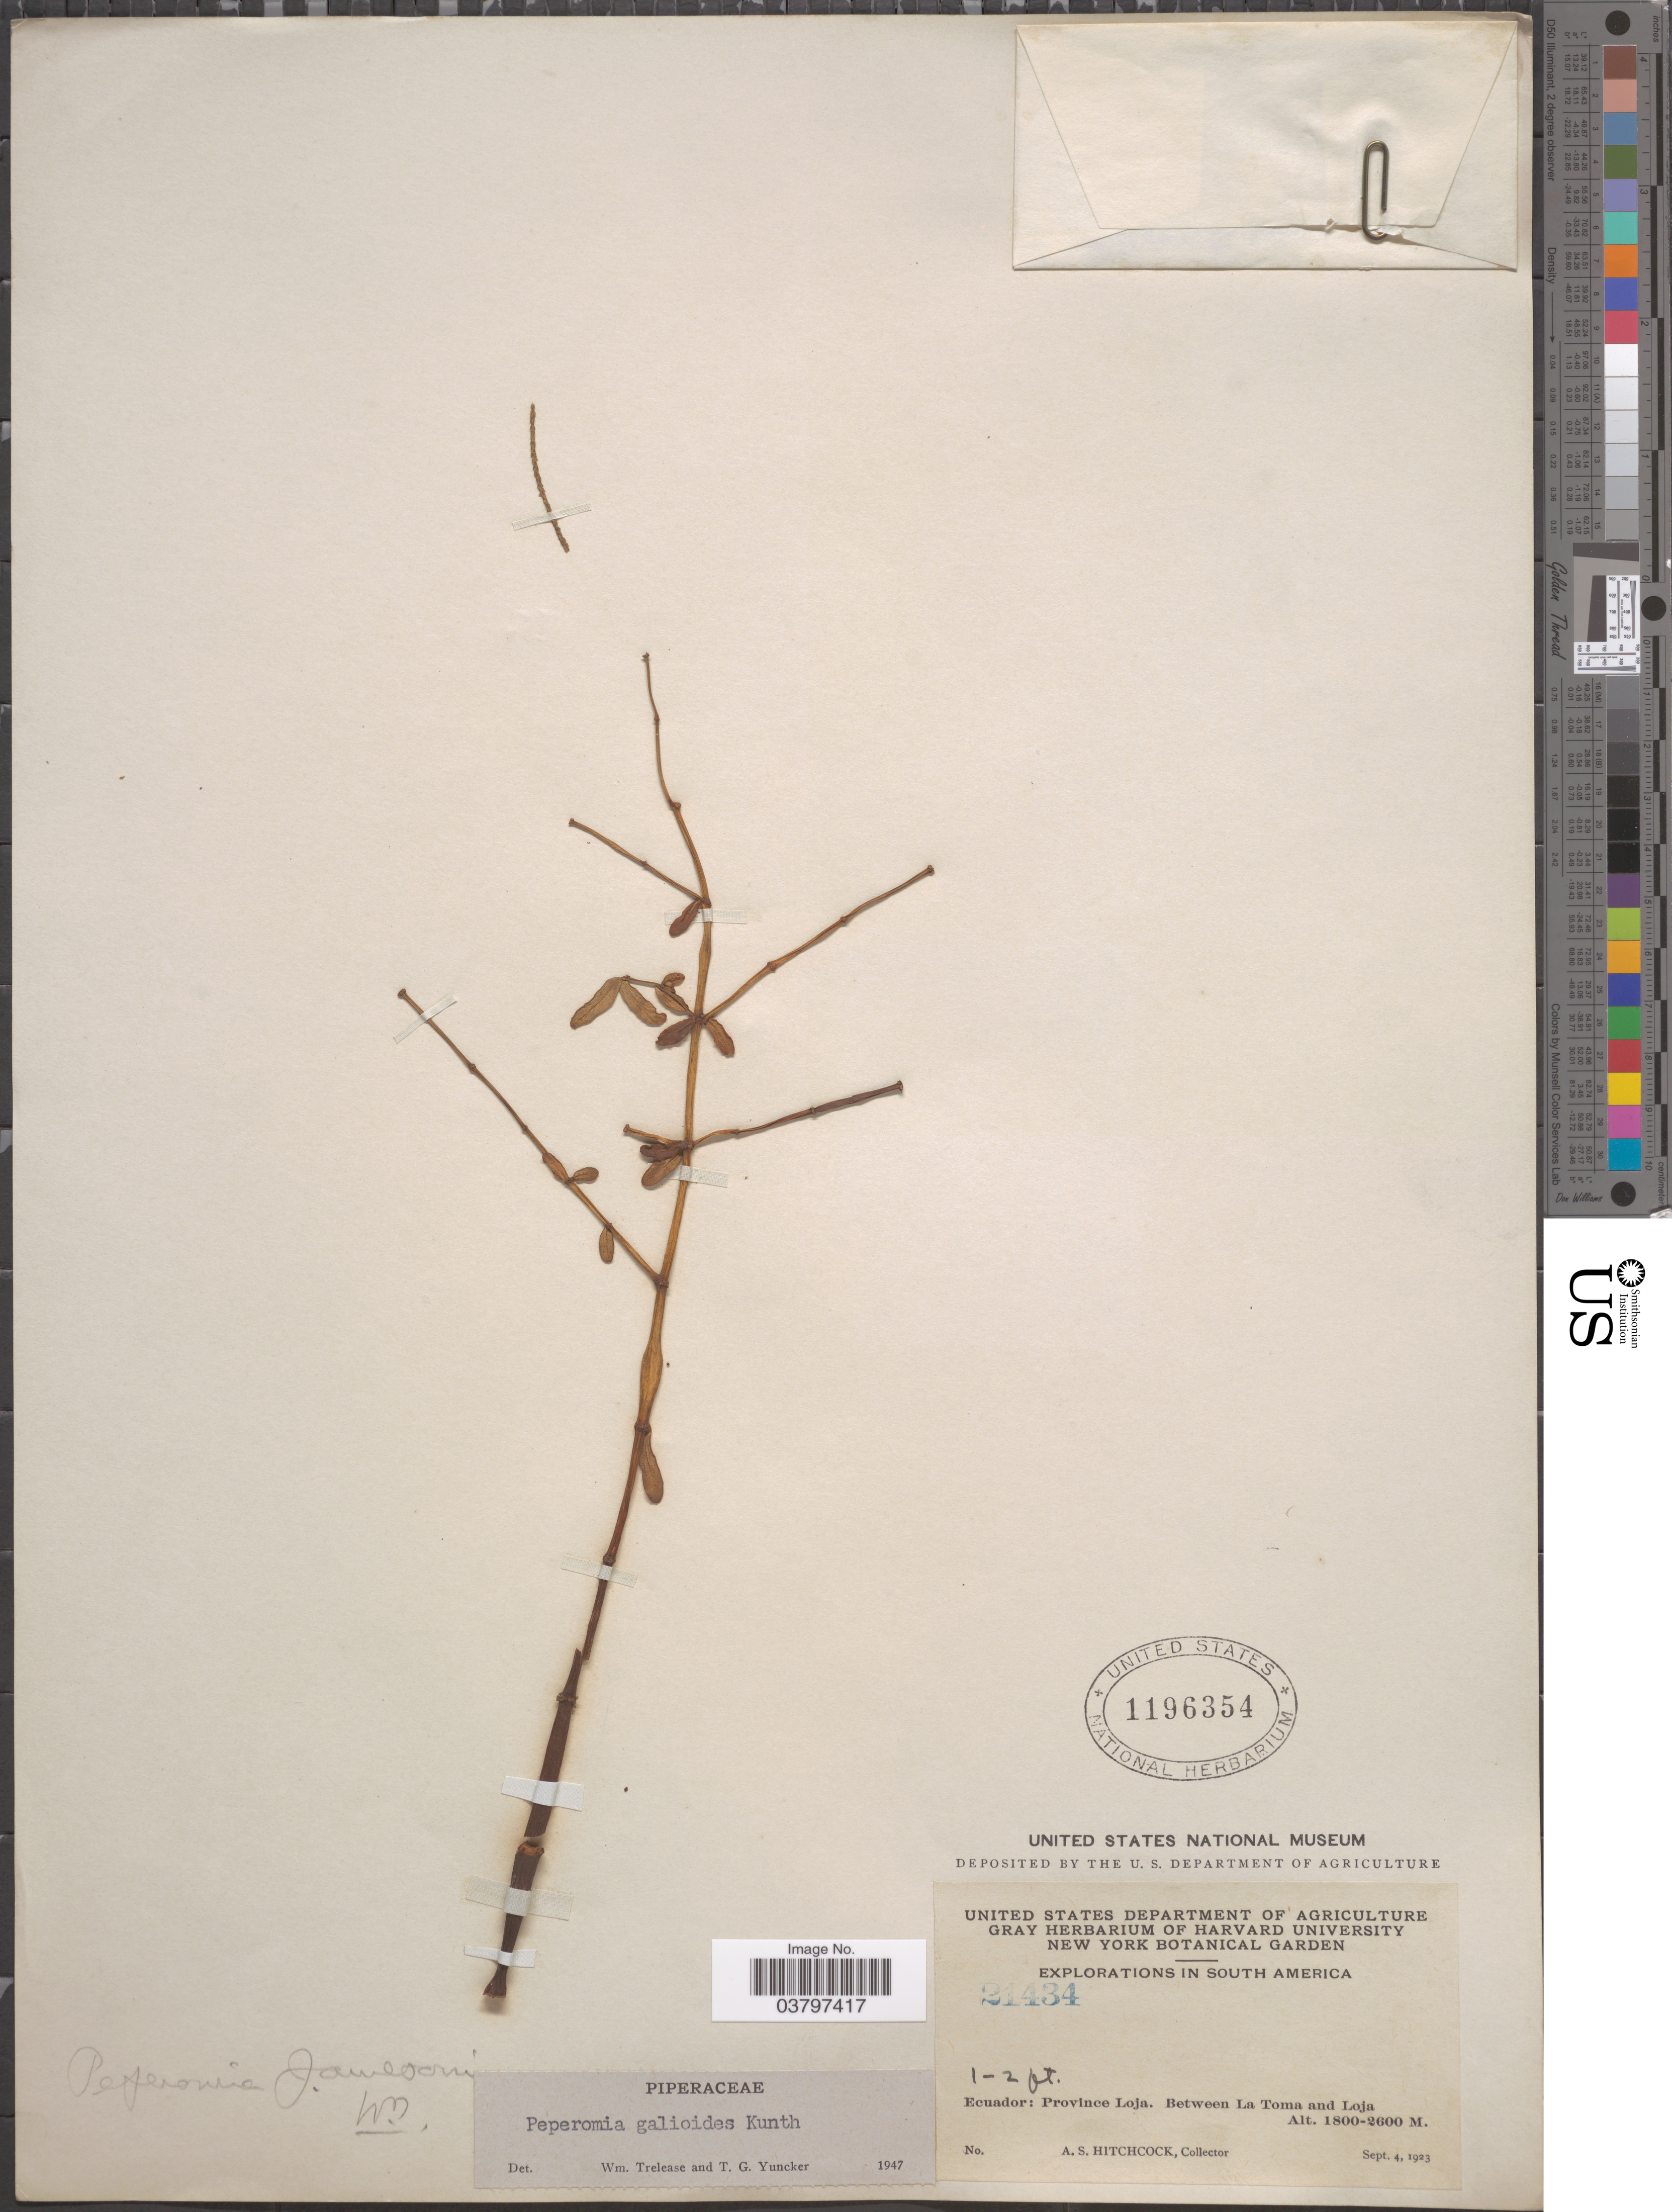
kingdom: Plantae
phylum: Tracheophyta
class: Magnoliopsida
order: Piperales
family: Piperaceae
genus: Peperomia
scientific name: Peperomia galioides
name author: Kunth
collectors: A. S. Hitchcock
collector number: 21434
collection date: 1923-09-04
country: Ecuador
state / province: Loja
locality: Between La Toma and Loja.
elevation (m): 1800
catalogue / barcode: US 1196354